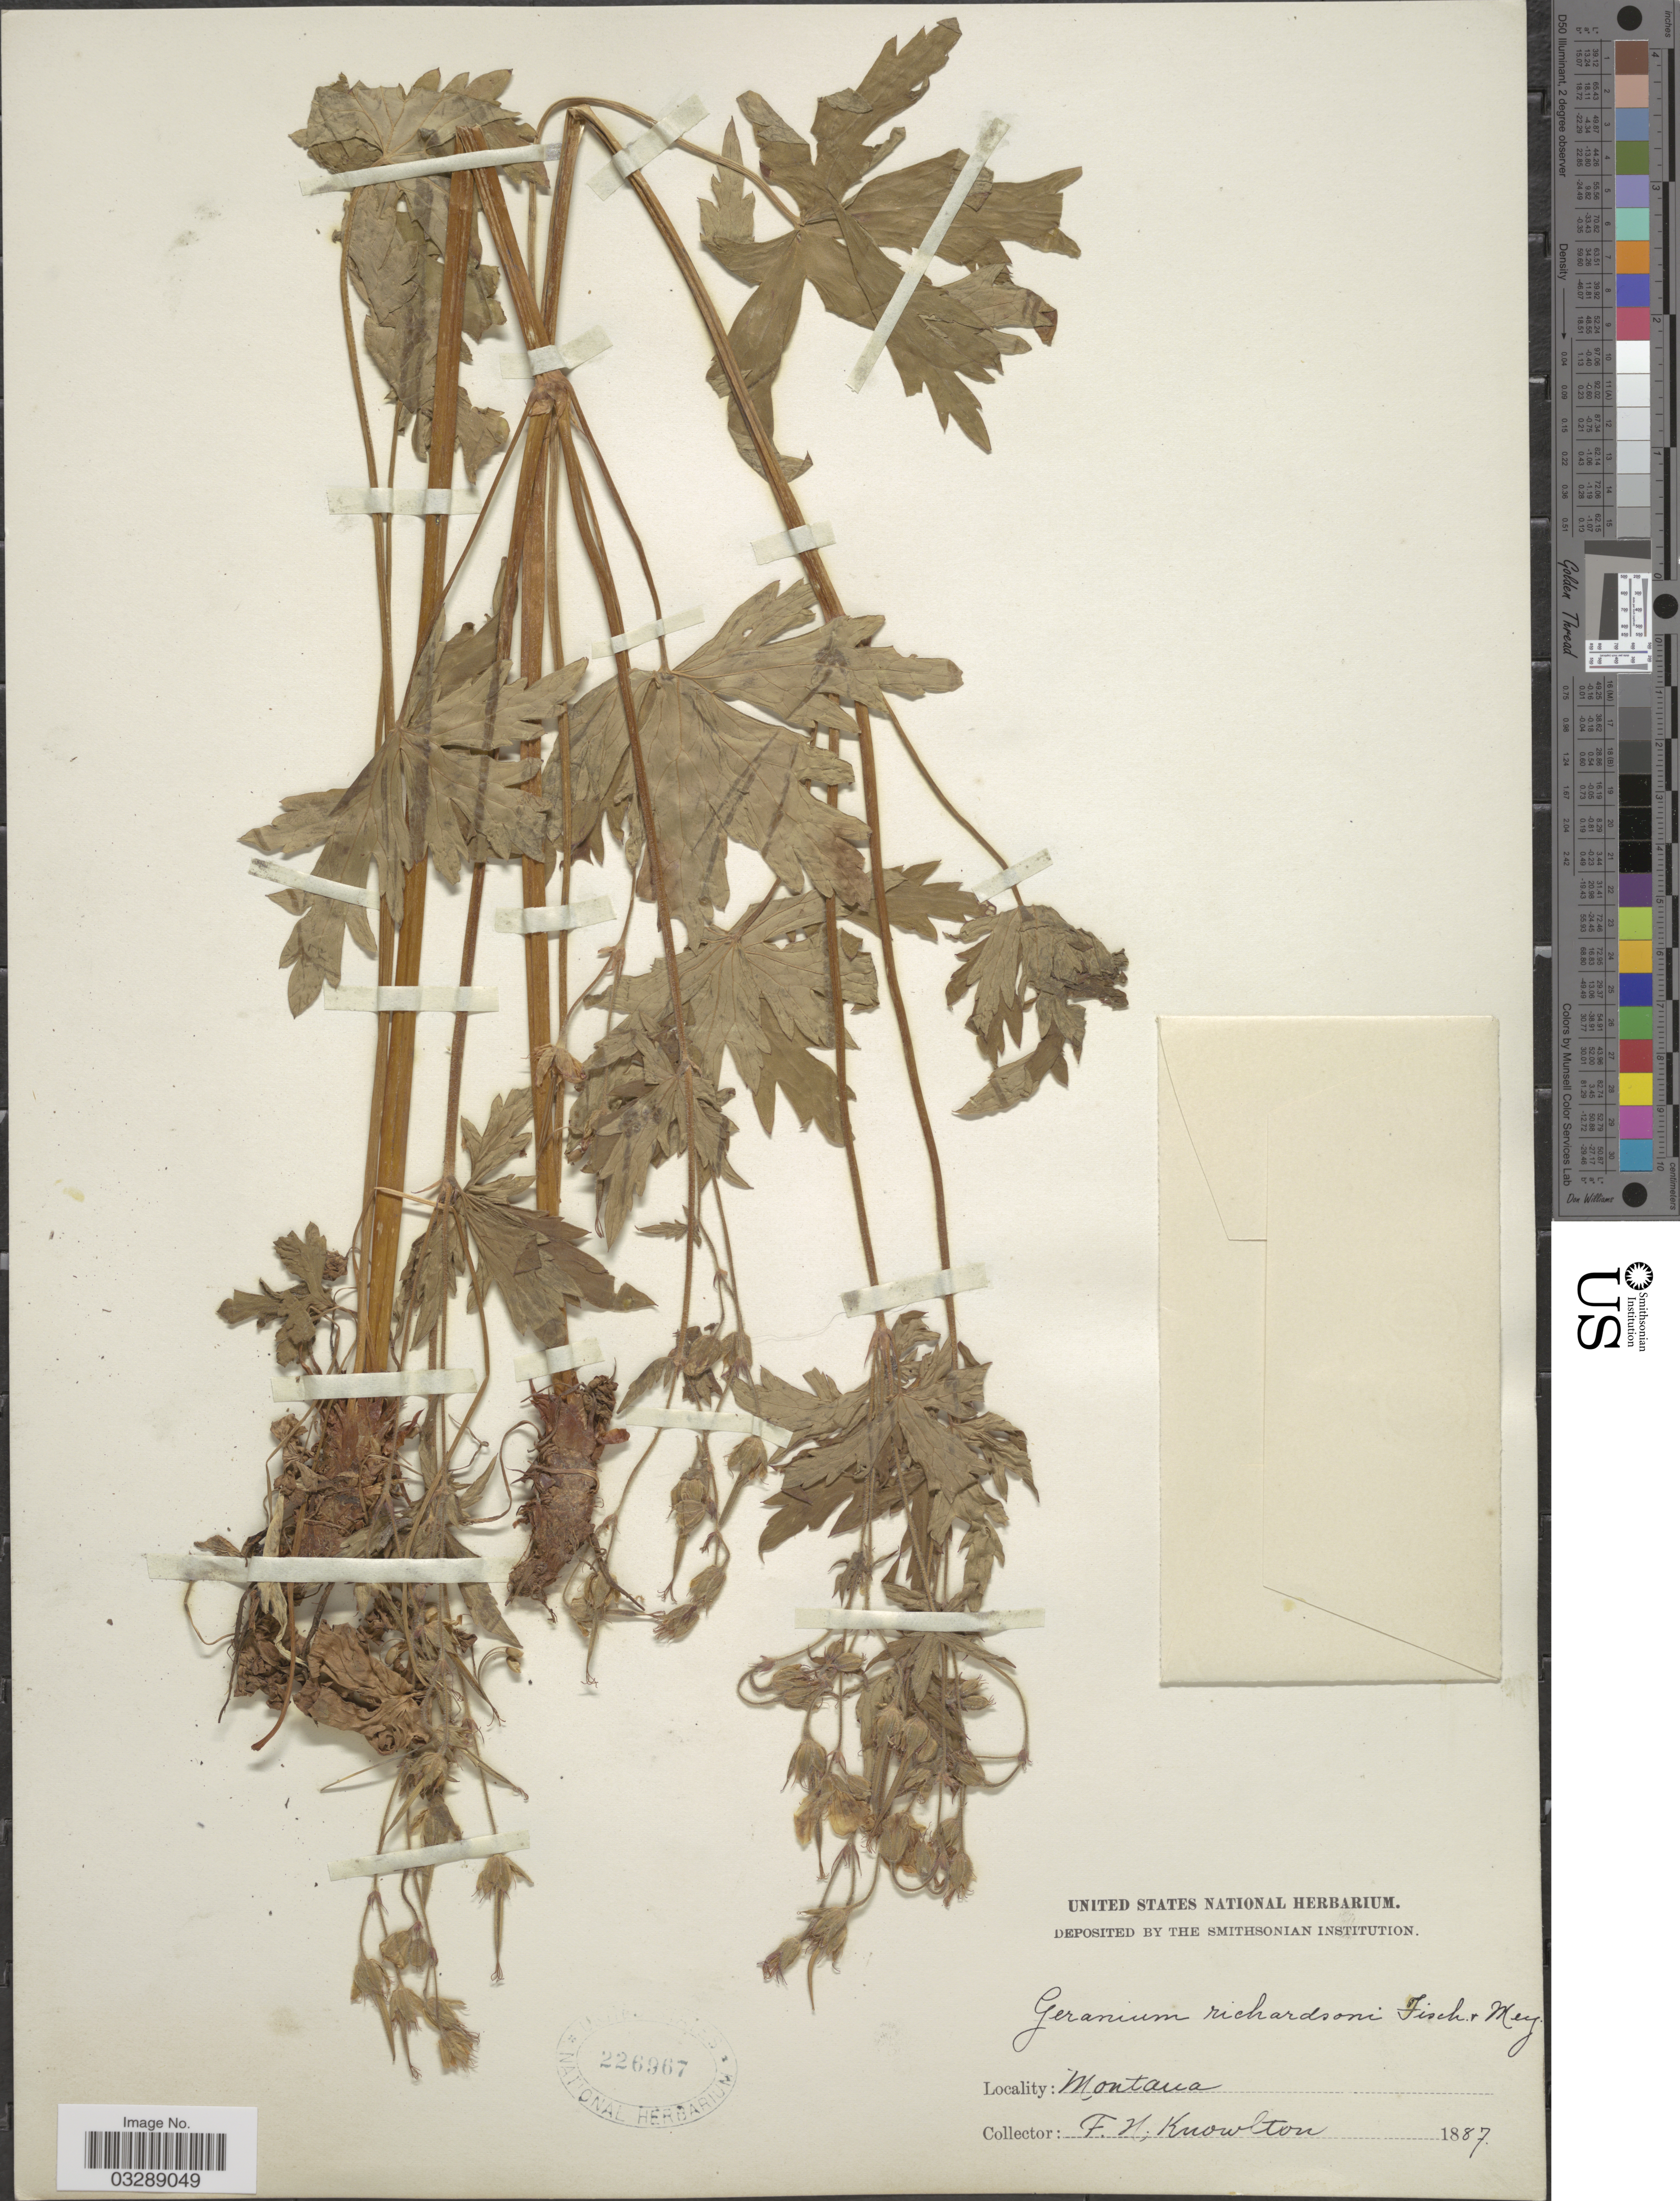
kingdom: Plantae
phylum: Tracheophyta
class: Magnoliopsida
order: Geraniales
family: Geraniaceae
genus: Geranium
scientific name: Geranium richardsonii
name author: Fisch. & Trautv.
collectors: F. H. Knowlton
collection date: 1887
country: United States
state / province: Montana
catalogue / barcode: US 226967